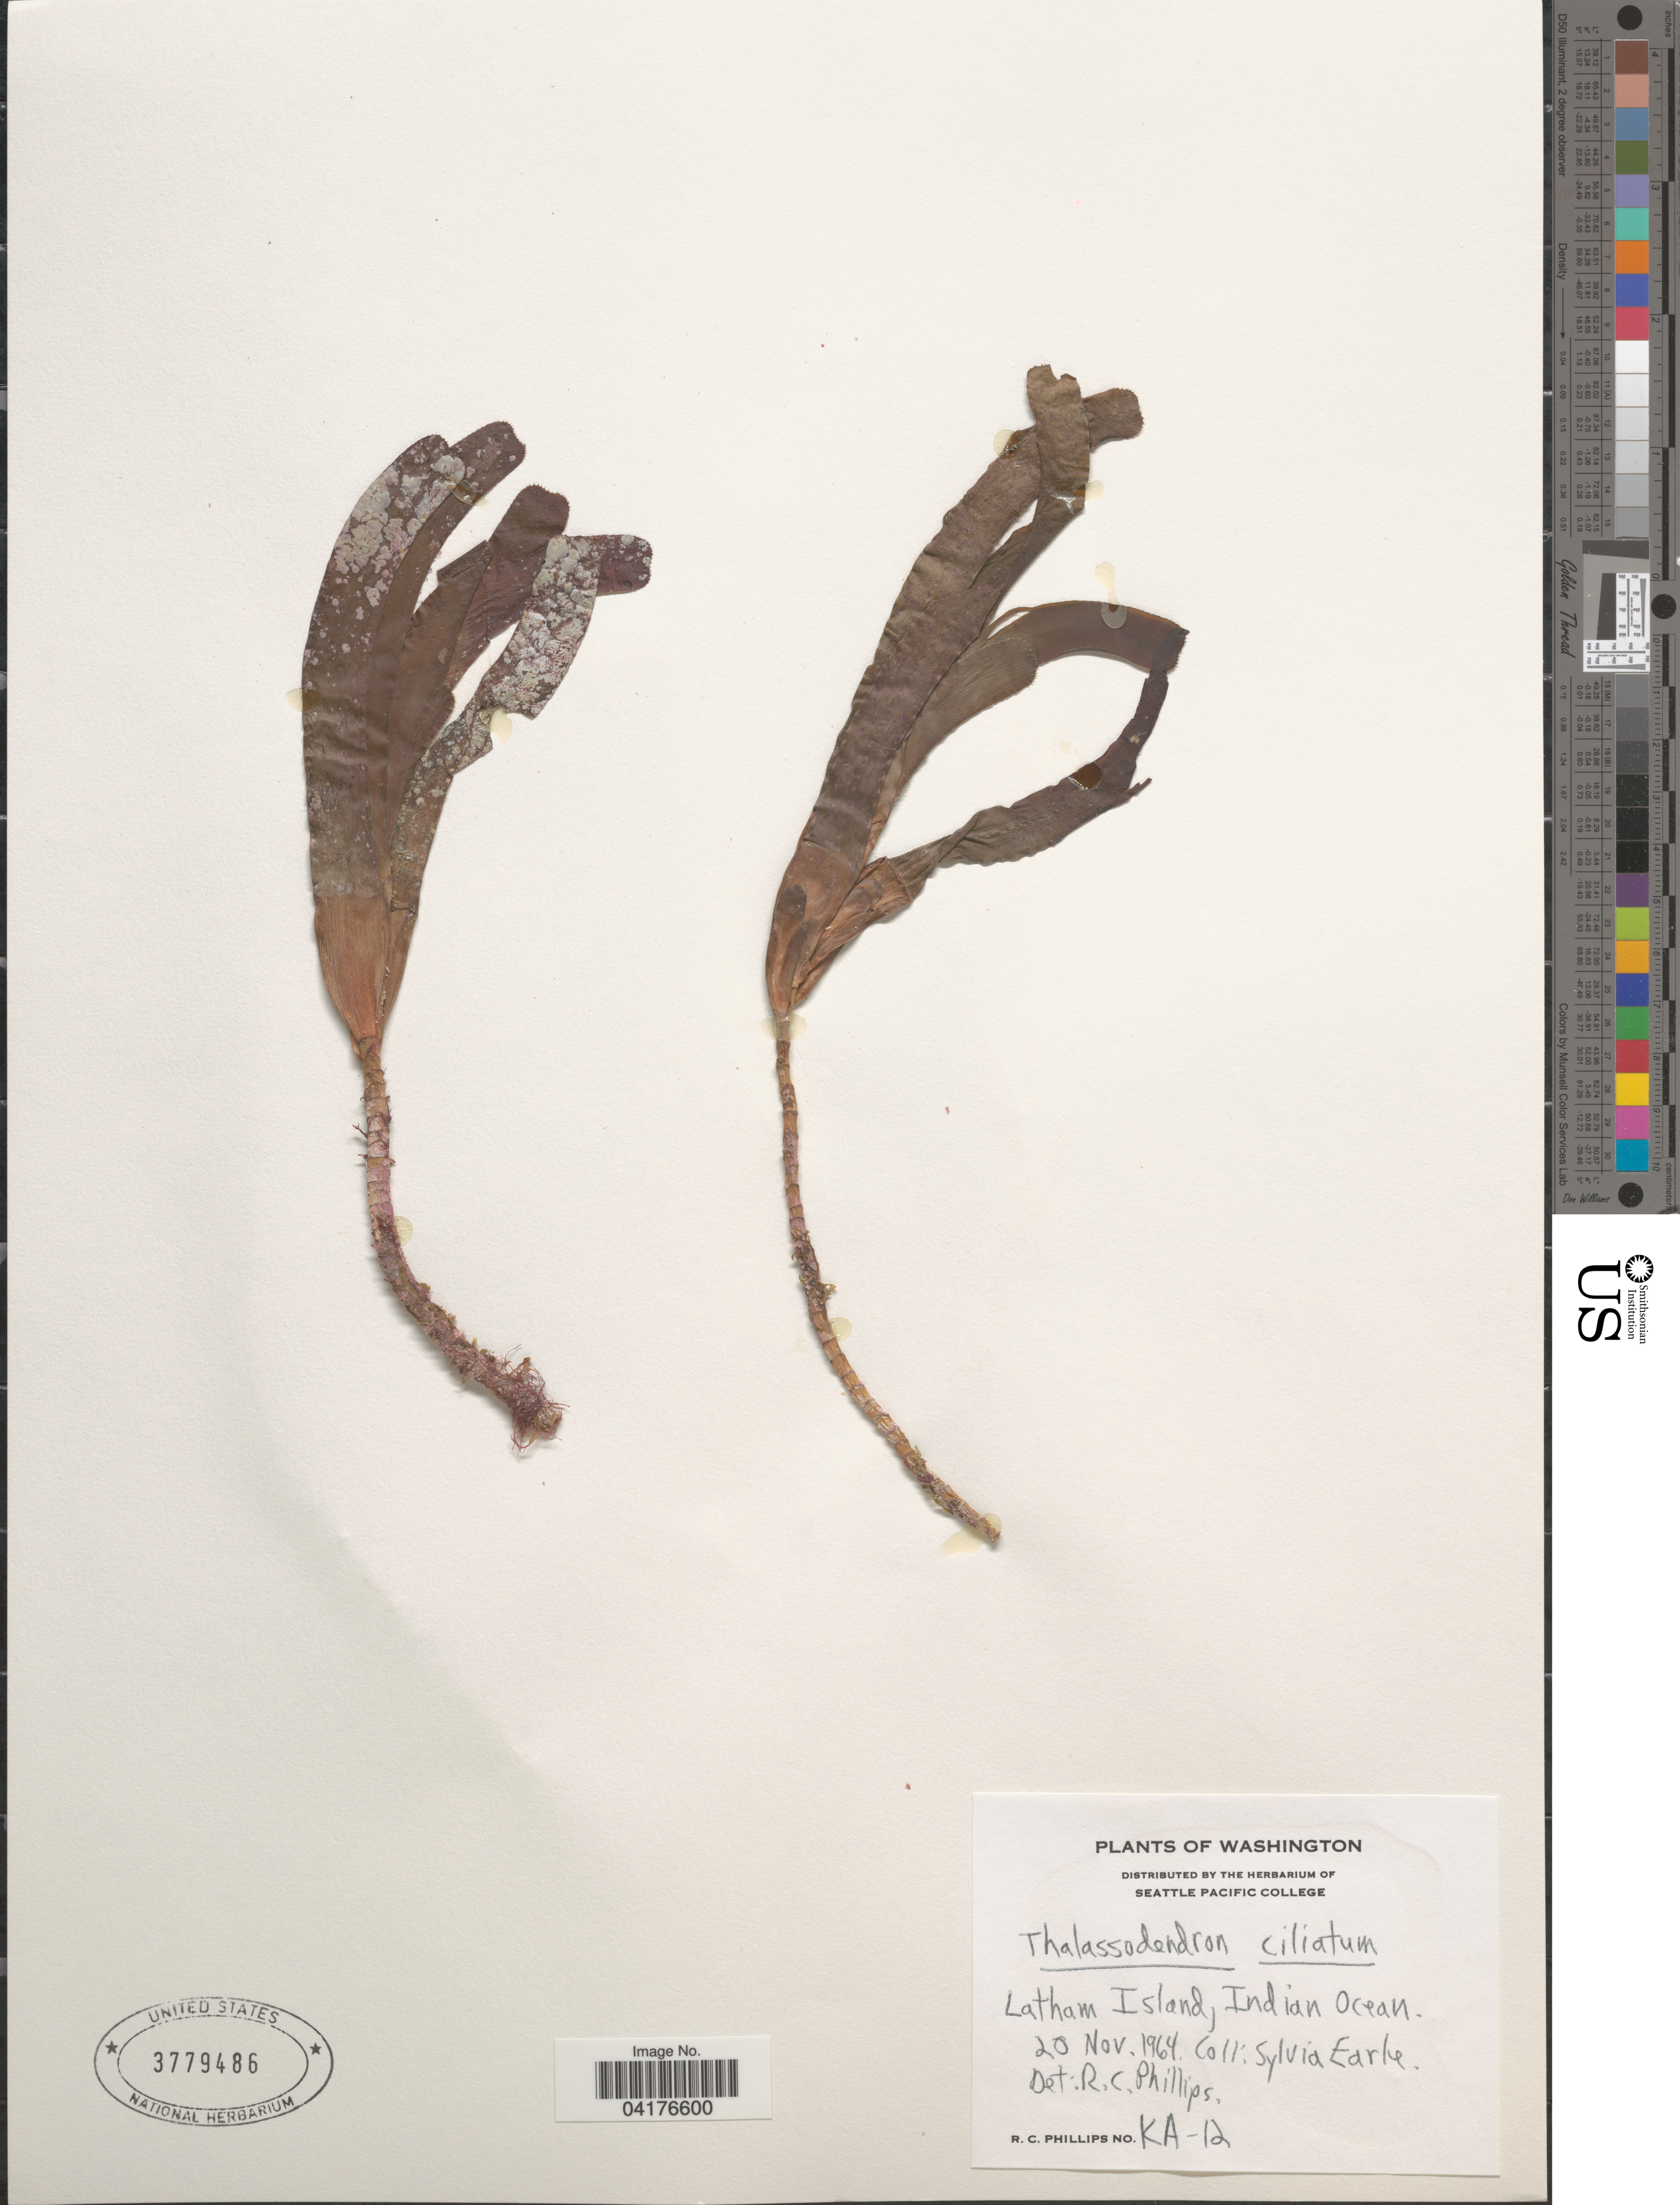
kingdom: Plantae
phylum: Tracheophyta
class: Liliopsida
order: Alismatales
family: Cymodoceaceae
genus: Thalassodendron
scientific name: Thalassodendron ciliatum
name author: (Forssk.) Hartog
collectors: S. A. Earle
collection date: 1964-11-20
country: Tanzania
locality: Latham Island, Indian Ocean.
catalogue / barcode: US 3779486